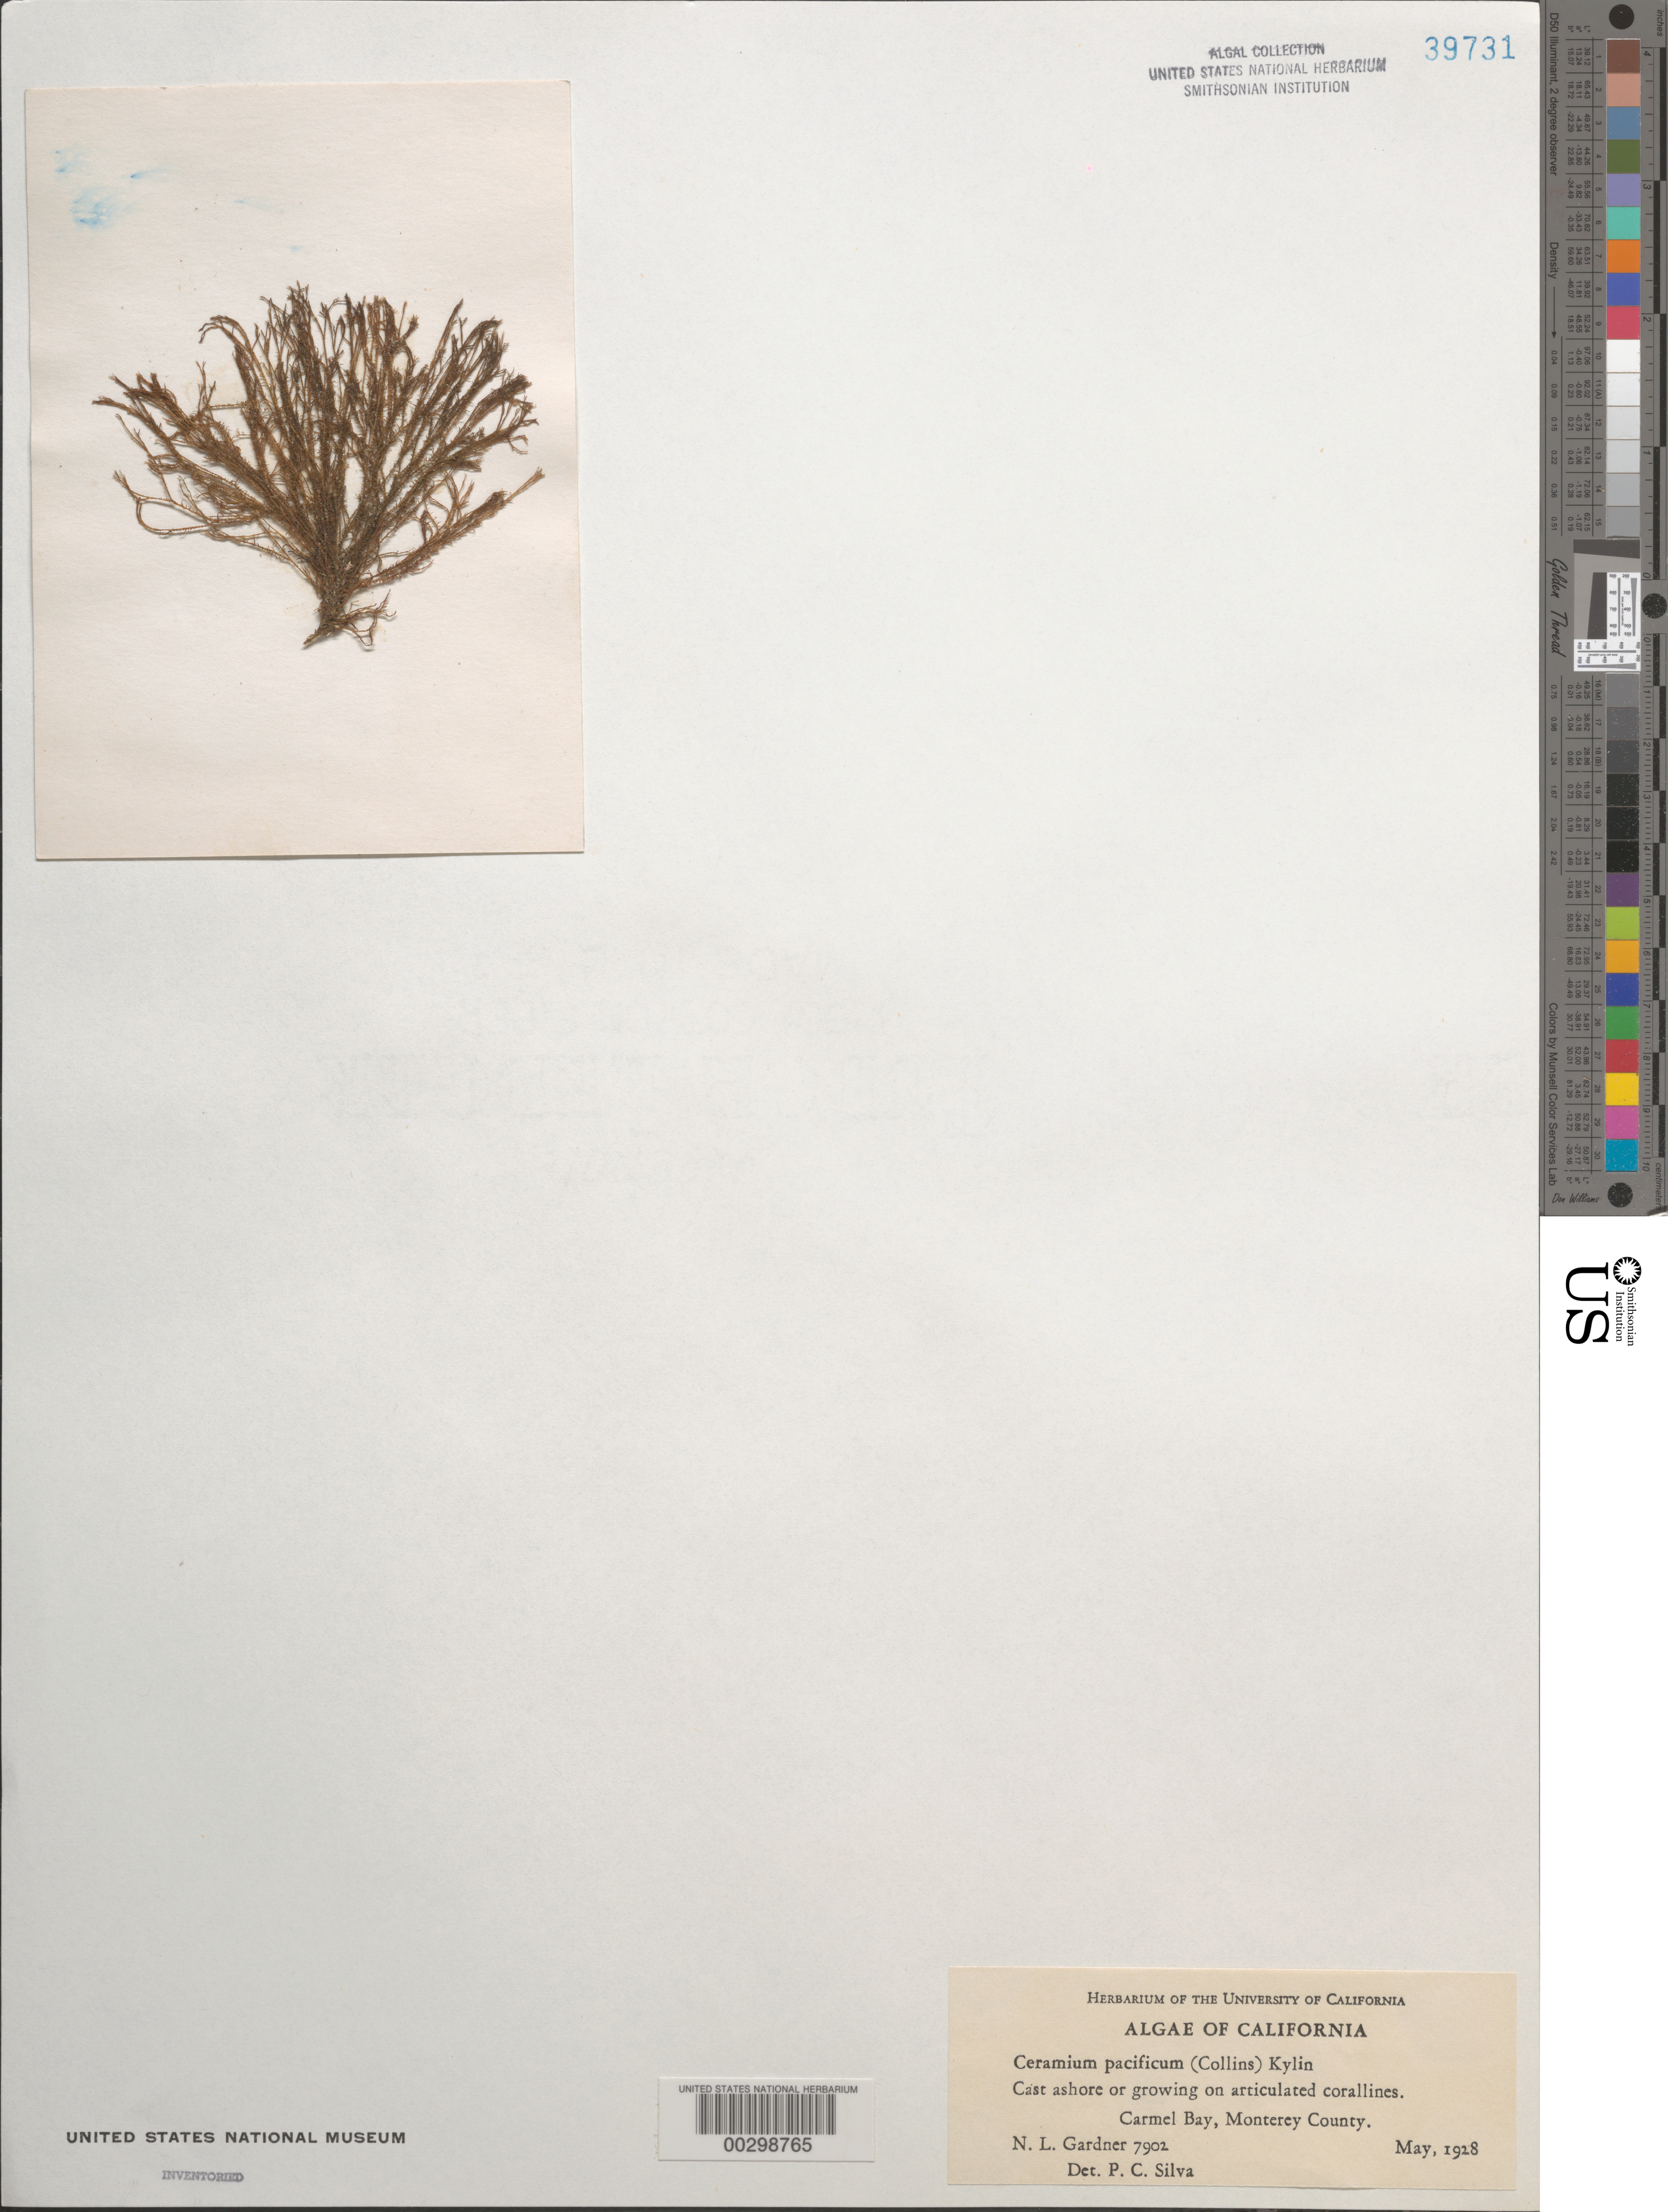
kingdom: Plantae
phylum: Rhodophyta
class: Florideophyceae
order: Ceramiales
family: Ceramiaceae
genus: Ceramium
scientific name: Ceramium pacificum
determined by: Silva, P. C.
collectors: N. Gardner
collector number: NLG 7902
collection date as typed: May 1928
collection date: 1928-05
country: United States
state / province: California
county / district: Monterey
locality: Carmel Bay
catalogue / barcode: US 39731